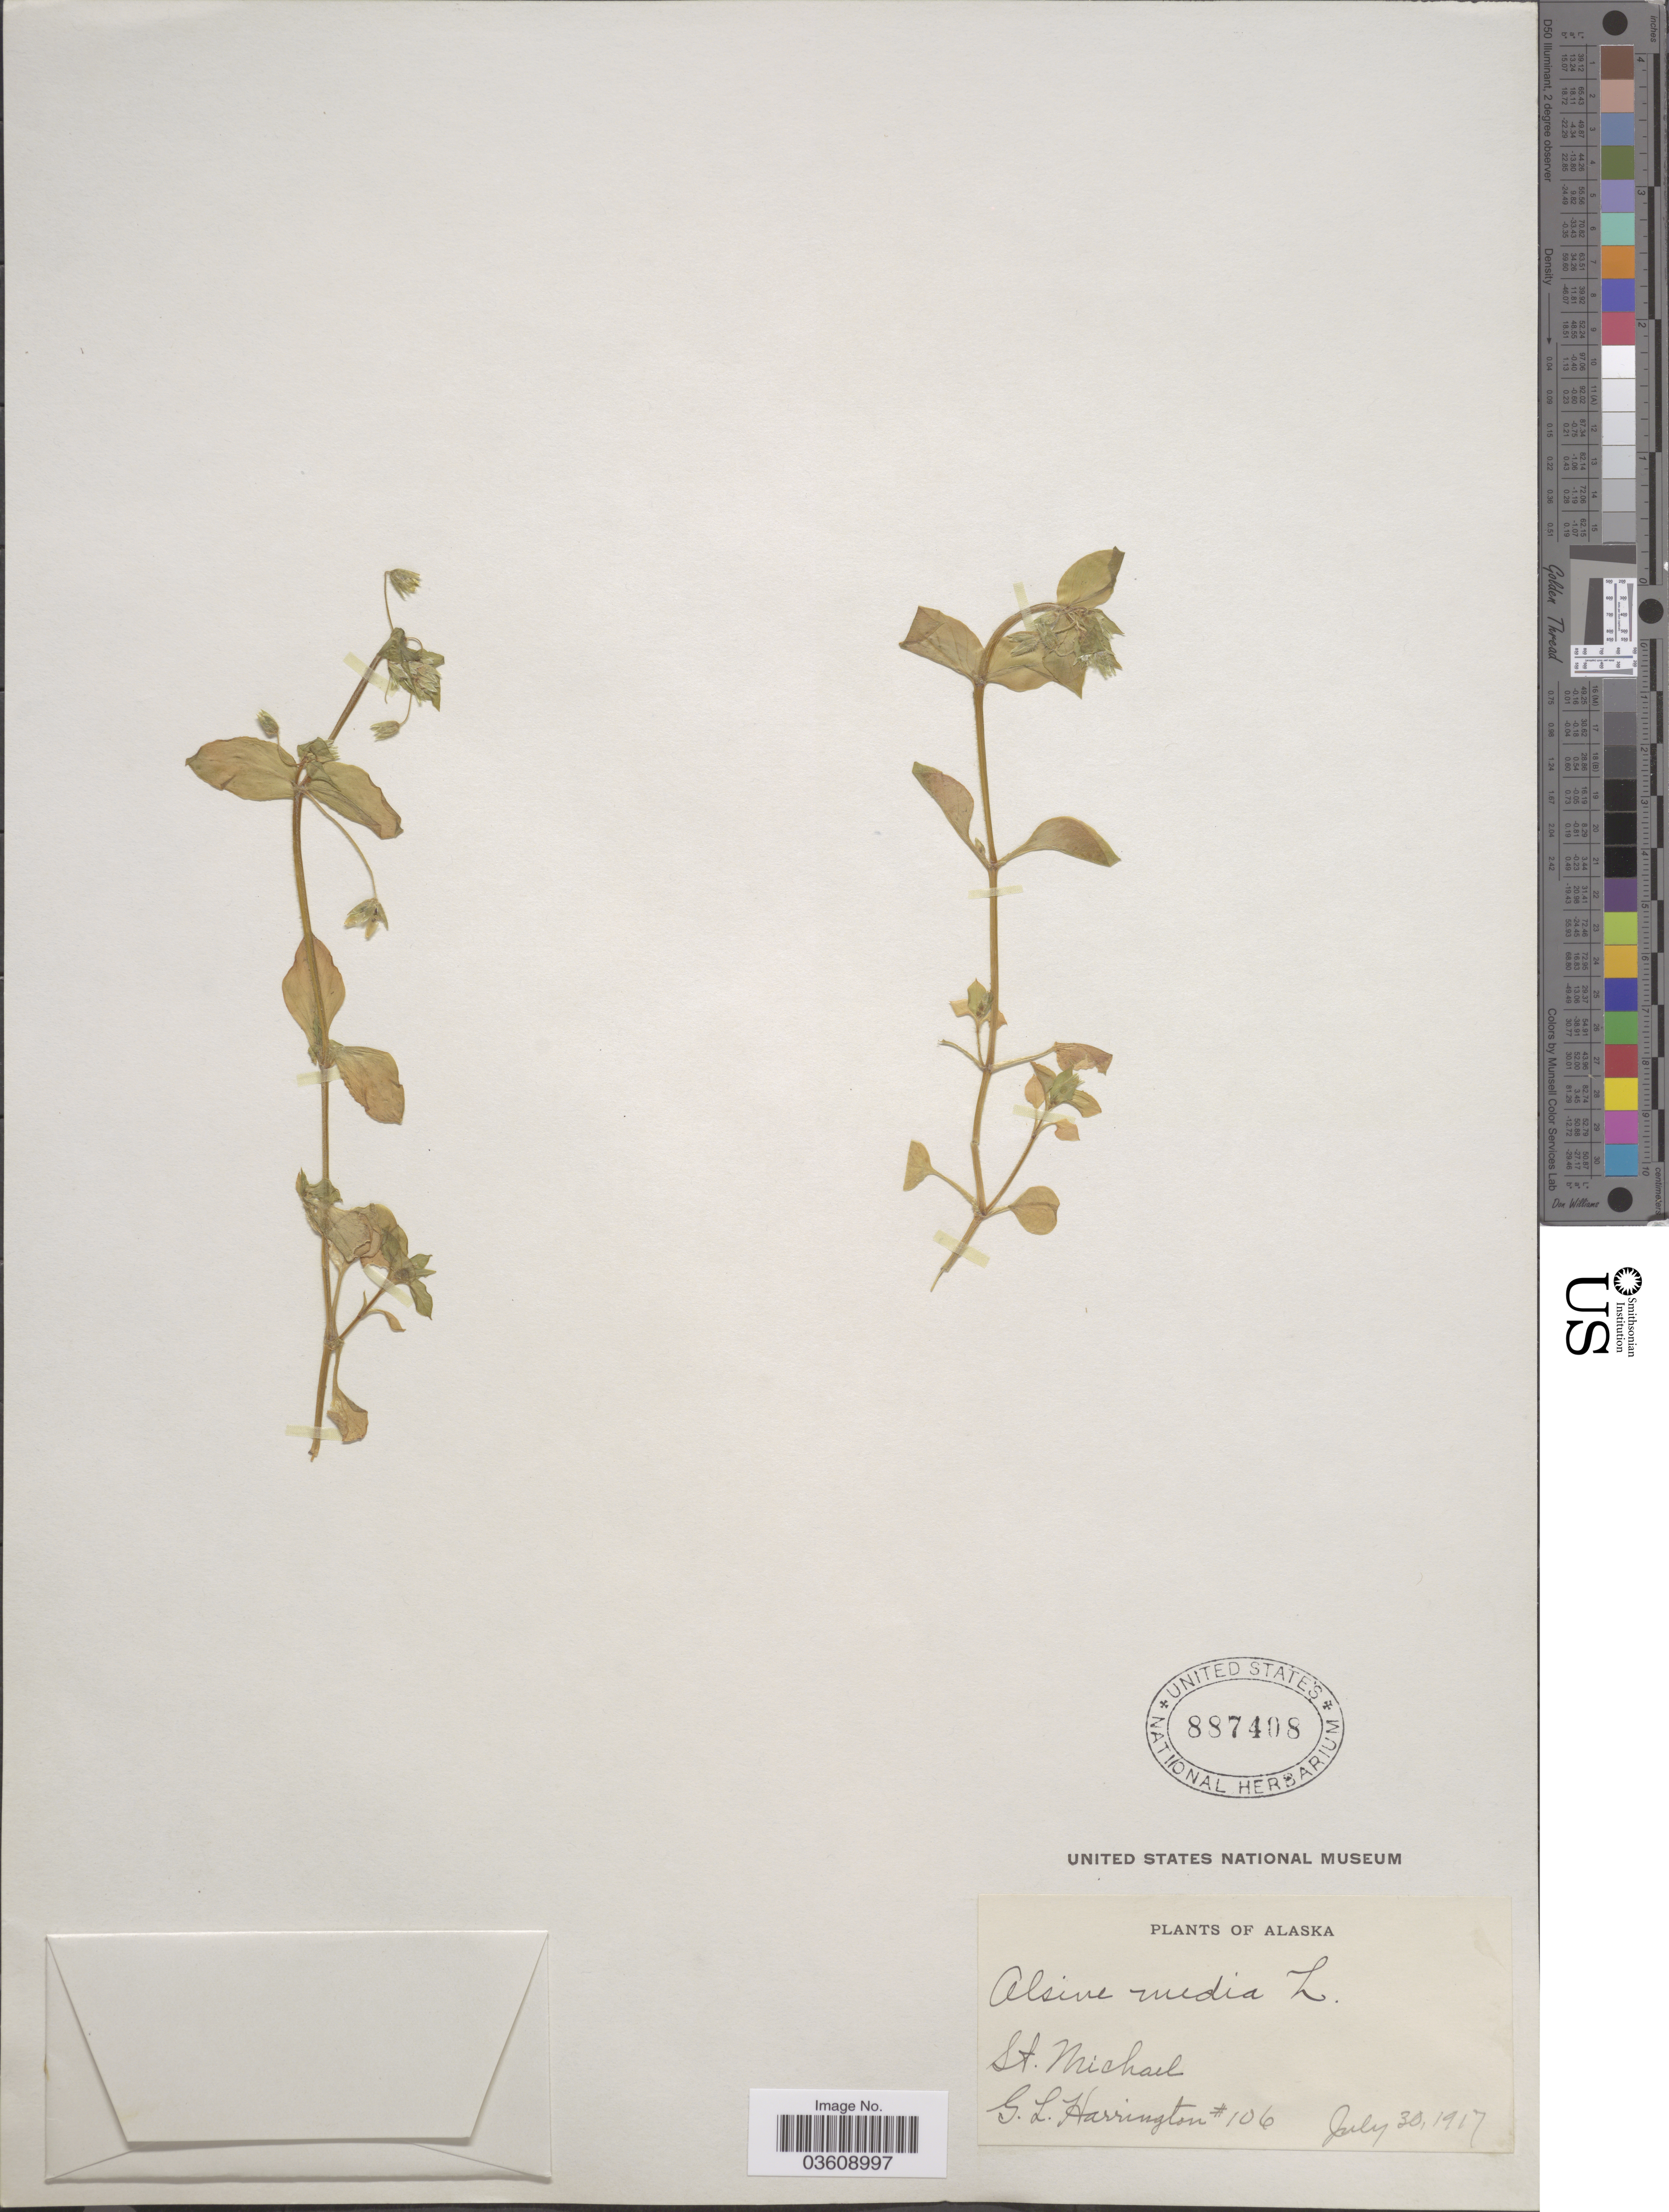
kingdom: Plantae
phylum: Tracheophyta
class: Magnoliopsida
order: Caryophyllales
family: Caryophyllaceae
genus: Stellaria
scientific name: Stellaria media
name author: (L.) Vill.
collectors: G. Harrington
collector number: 106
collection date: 1917-07-30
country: United States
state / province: Alaska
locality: St. Michael.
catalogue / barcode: US 887408